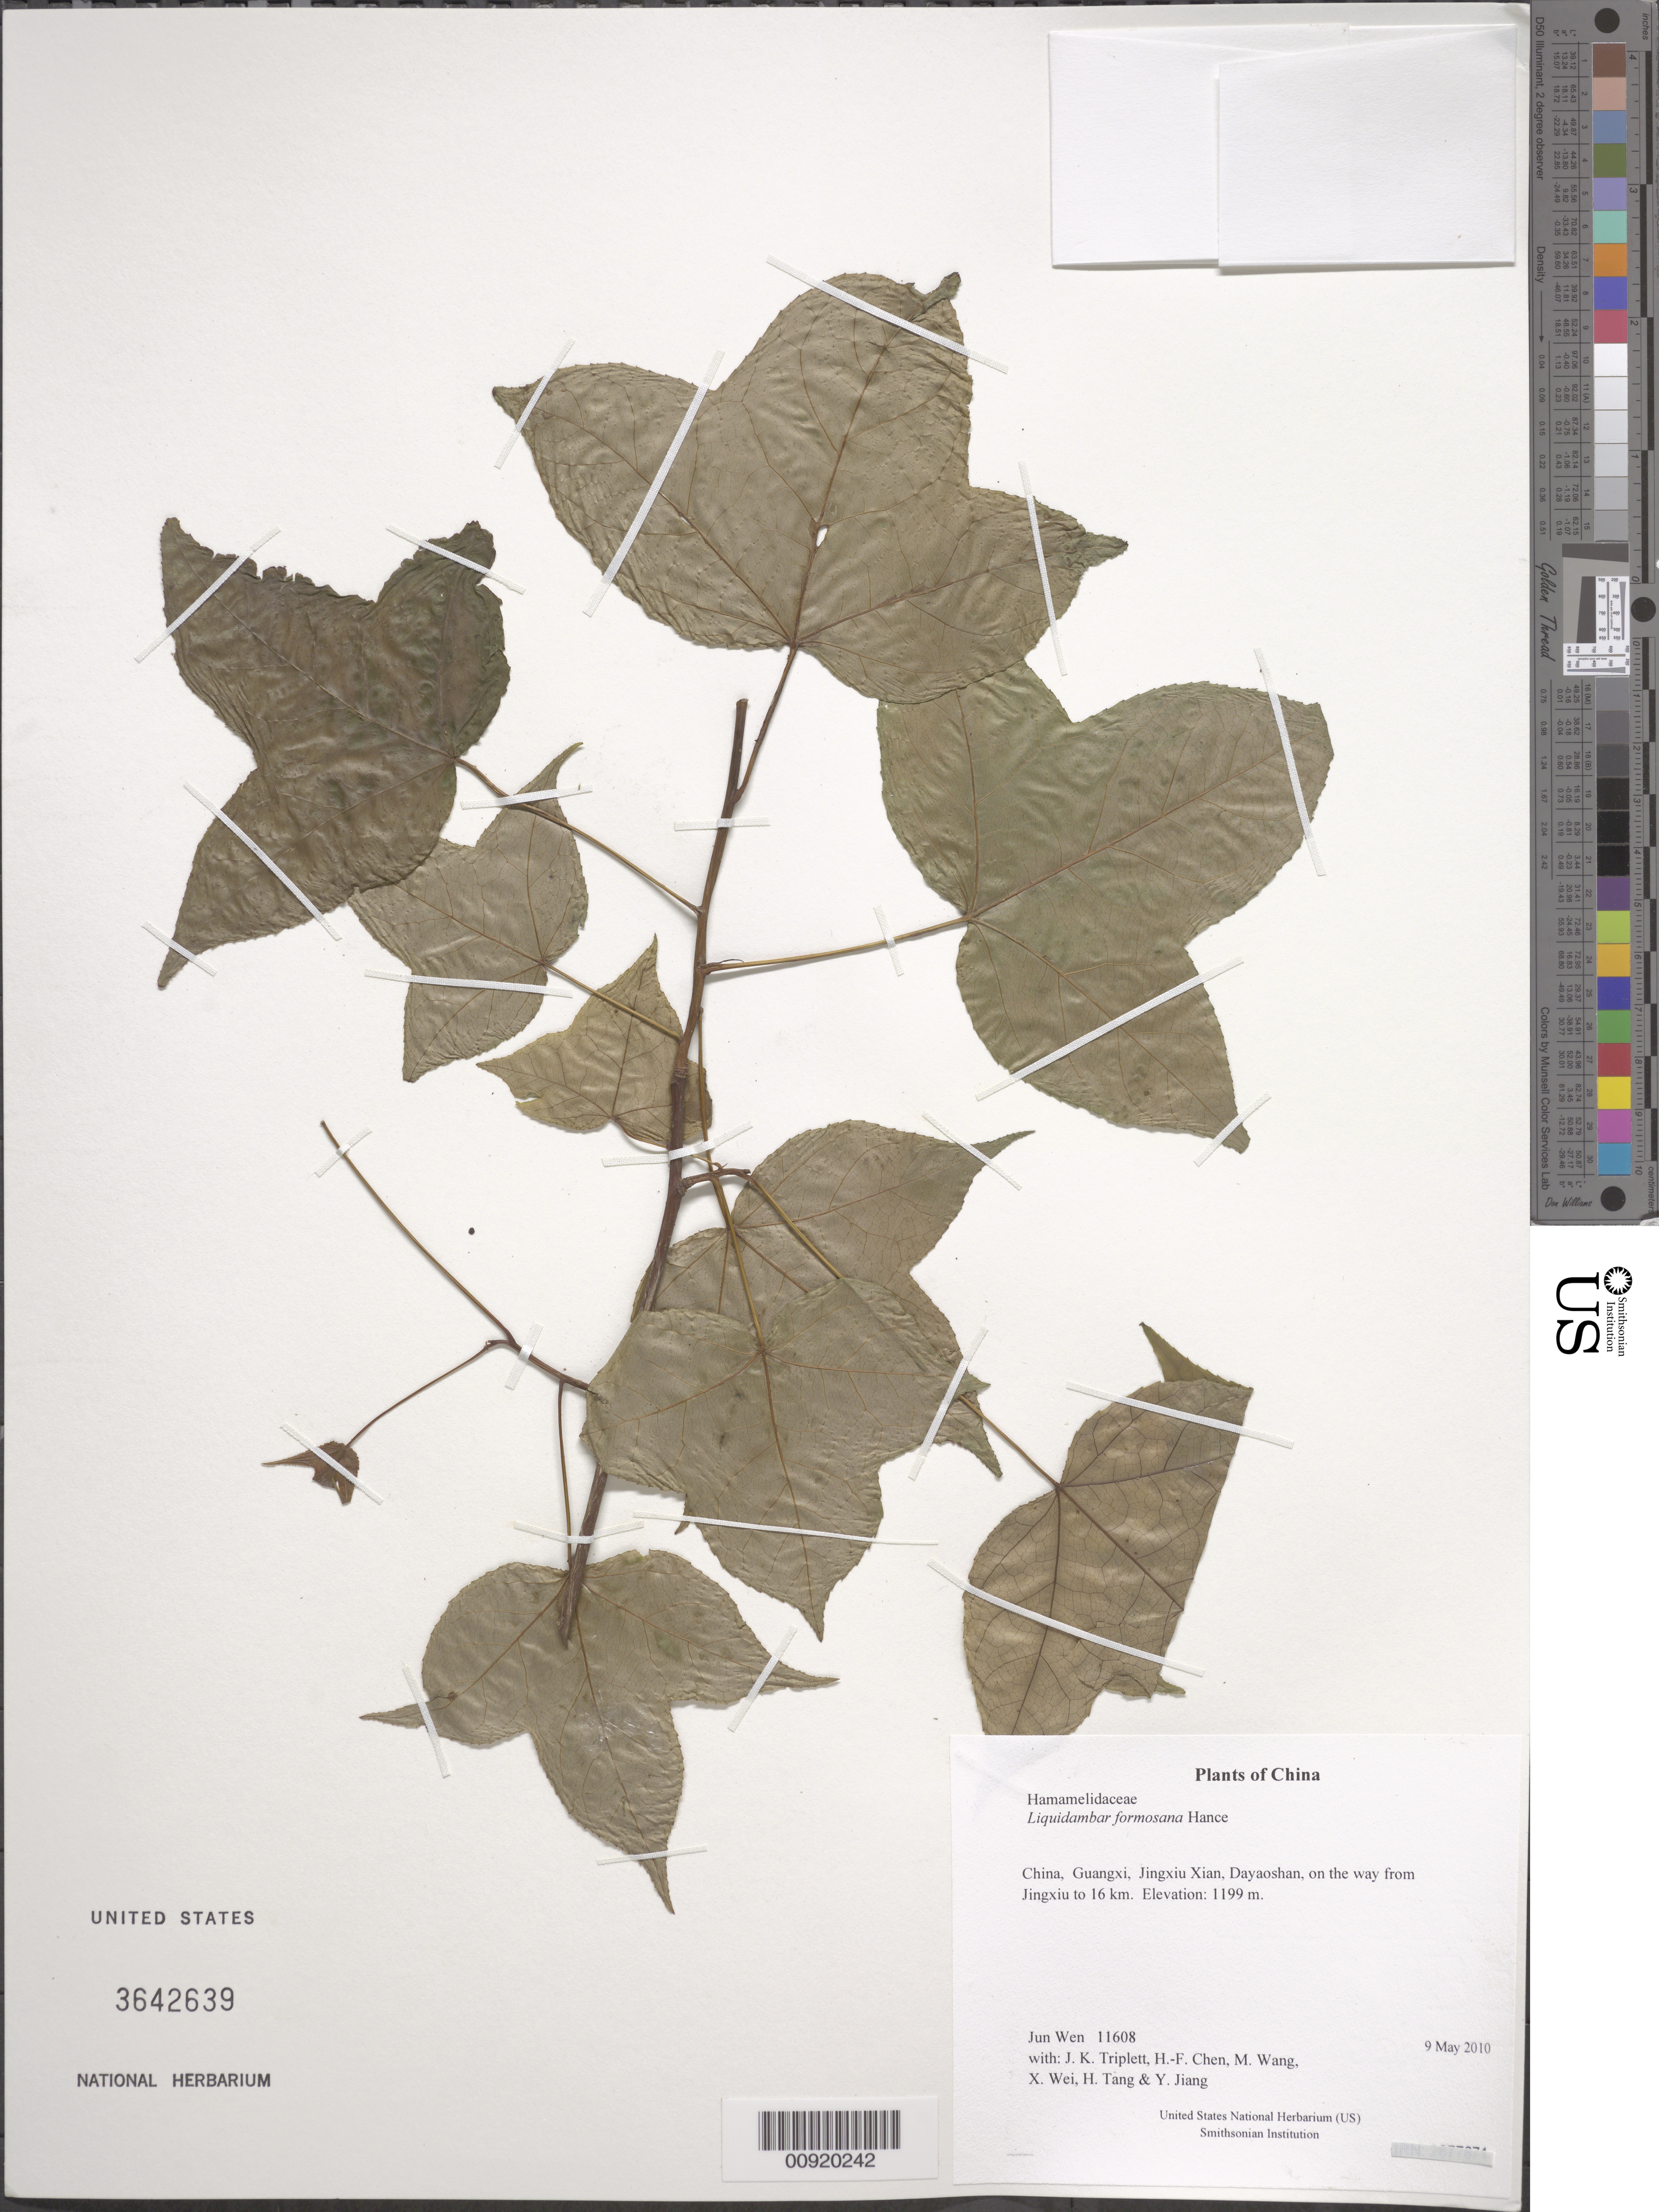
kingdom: Plantae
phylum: Tracheophyta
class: Magnoliopsida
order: Saxifragales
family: Altingiaceae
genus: Liquidambar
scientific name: Liquidambar formosana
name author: Hance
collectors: J. Wen, J. K. Triplett, H.-F. Chen, M. Wang, X. Wei, H. Tang & Y. Jiang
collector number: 11608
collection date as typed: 9 May 2010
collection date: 2010-05-09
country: China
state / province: Guangxi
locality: Jingxiu Xian, Dayaoshan, on the way from Jingxiu to 16 km.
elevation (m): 1199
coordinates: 24 09.274 N, 110 12.670 E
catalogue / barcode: US 3642639